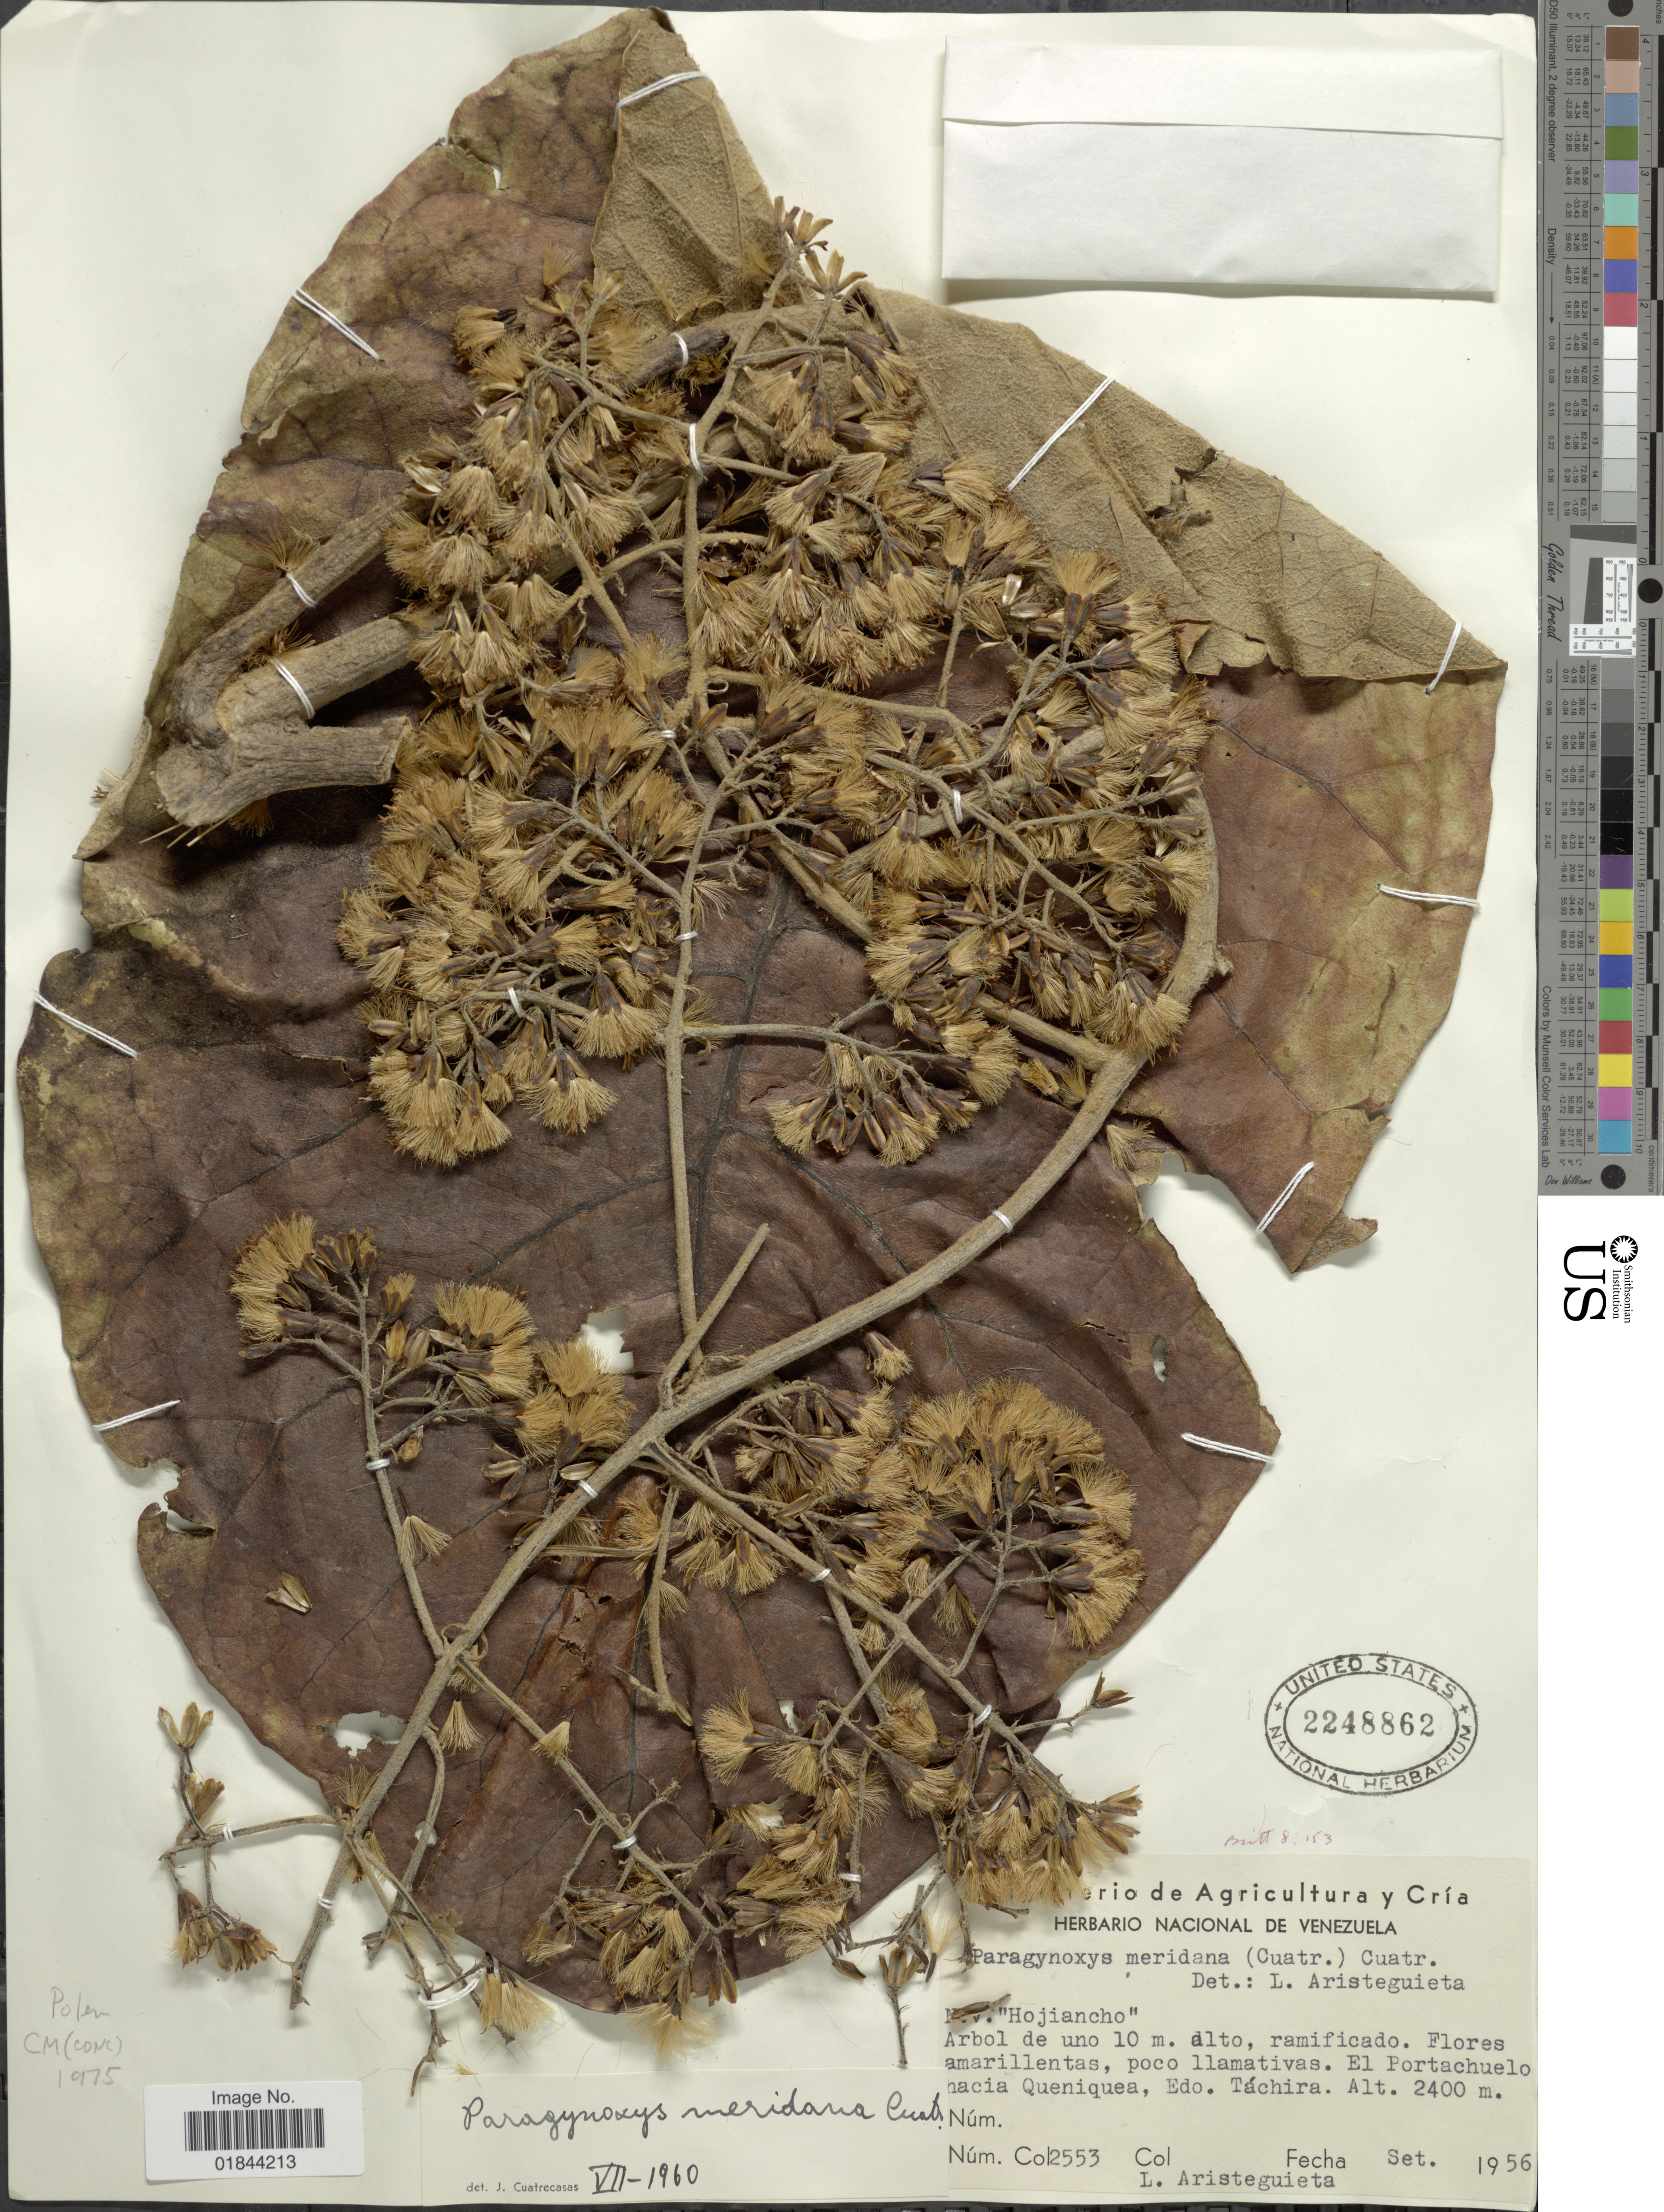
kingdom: Plantae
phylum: Tracheophyta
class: Magnoliopsida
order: Asterales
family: Asteraceae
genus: Paragynoxys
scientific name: Paragynoxys meridana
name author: (Cuatrec.) Cuatrec.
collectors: L. Aristeguieta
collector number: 2553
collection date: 1956-09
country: Venezuela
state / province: Tachira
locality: El Portachuelo hacia Queniquea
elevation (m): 2400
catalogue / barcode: US 2248862